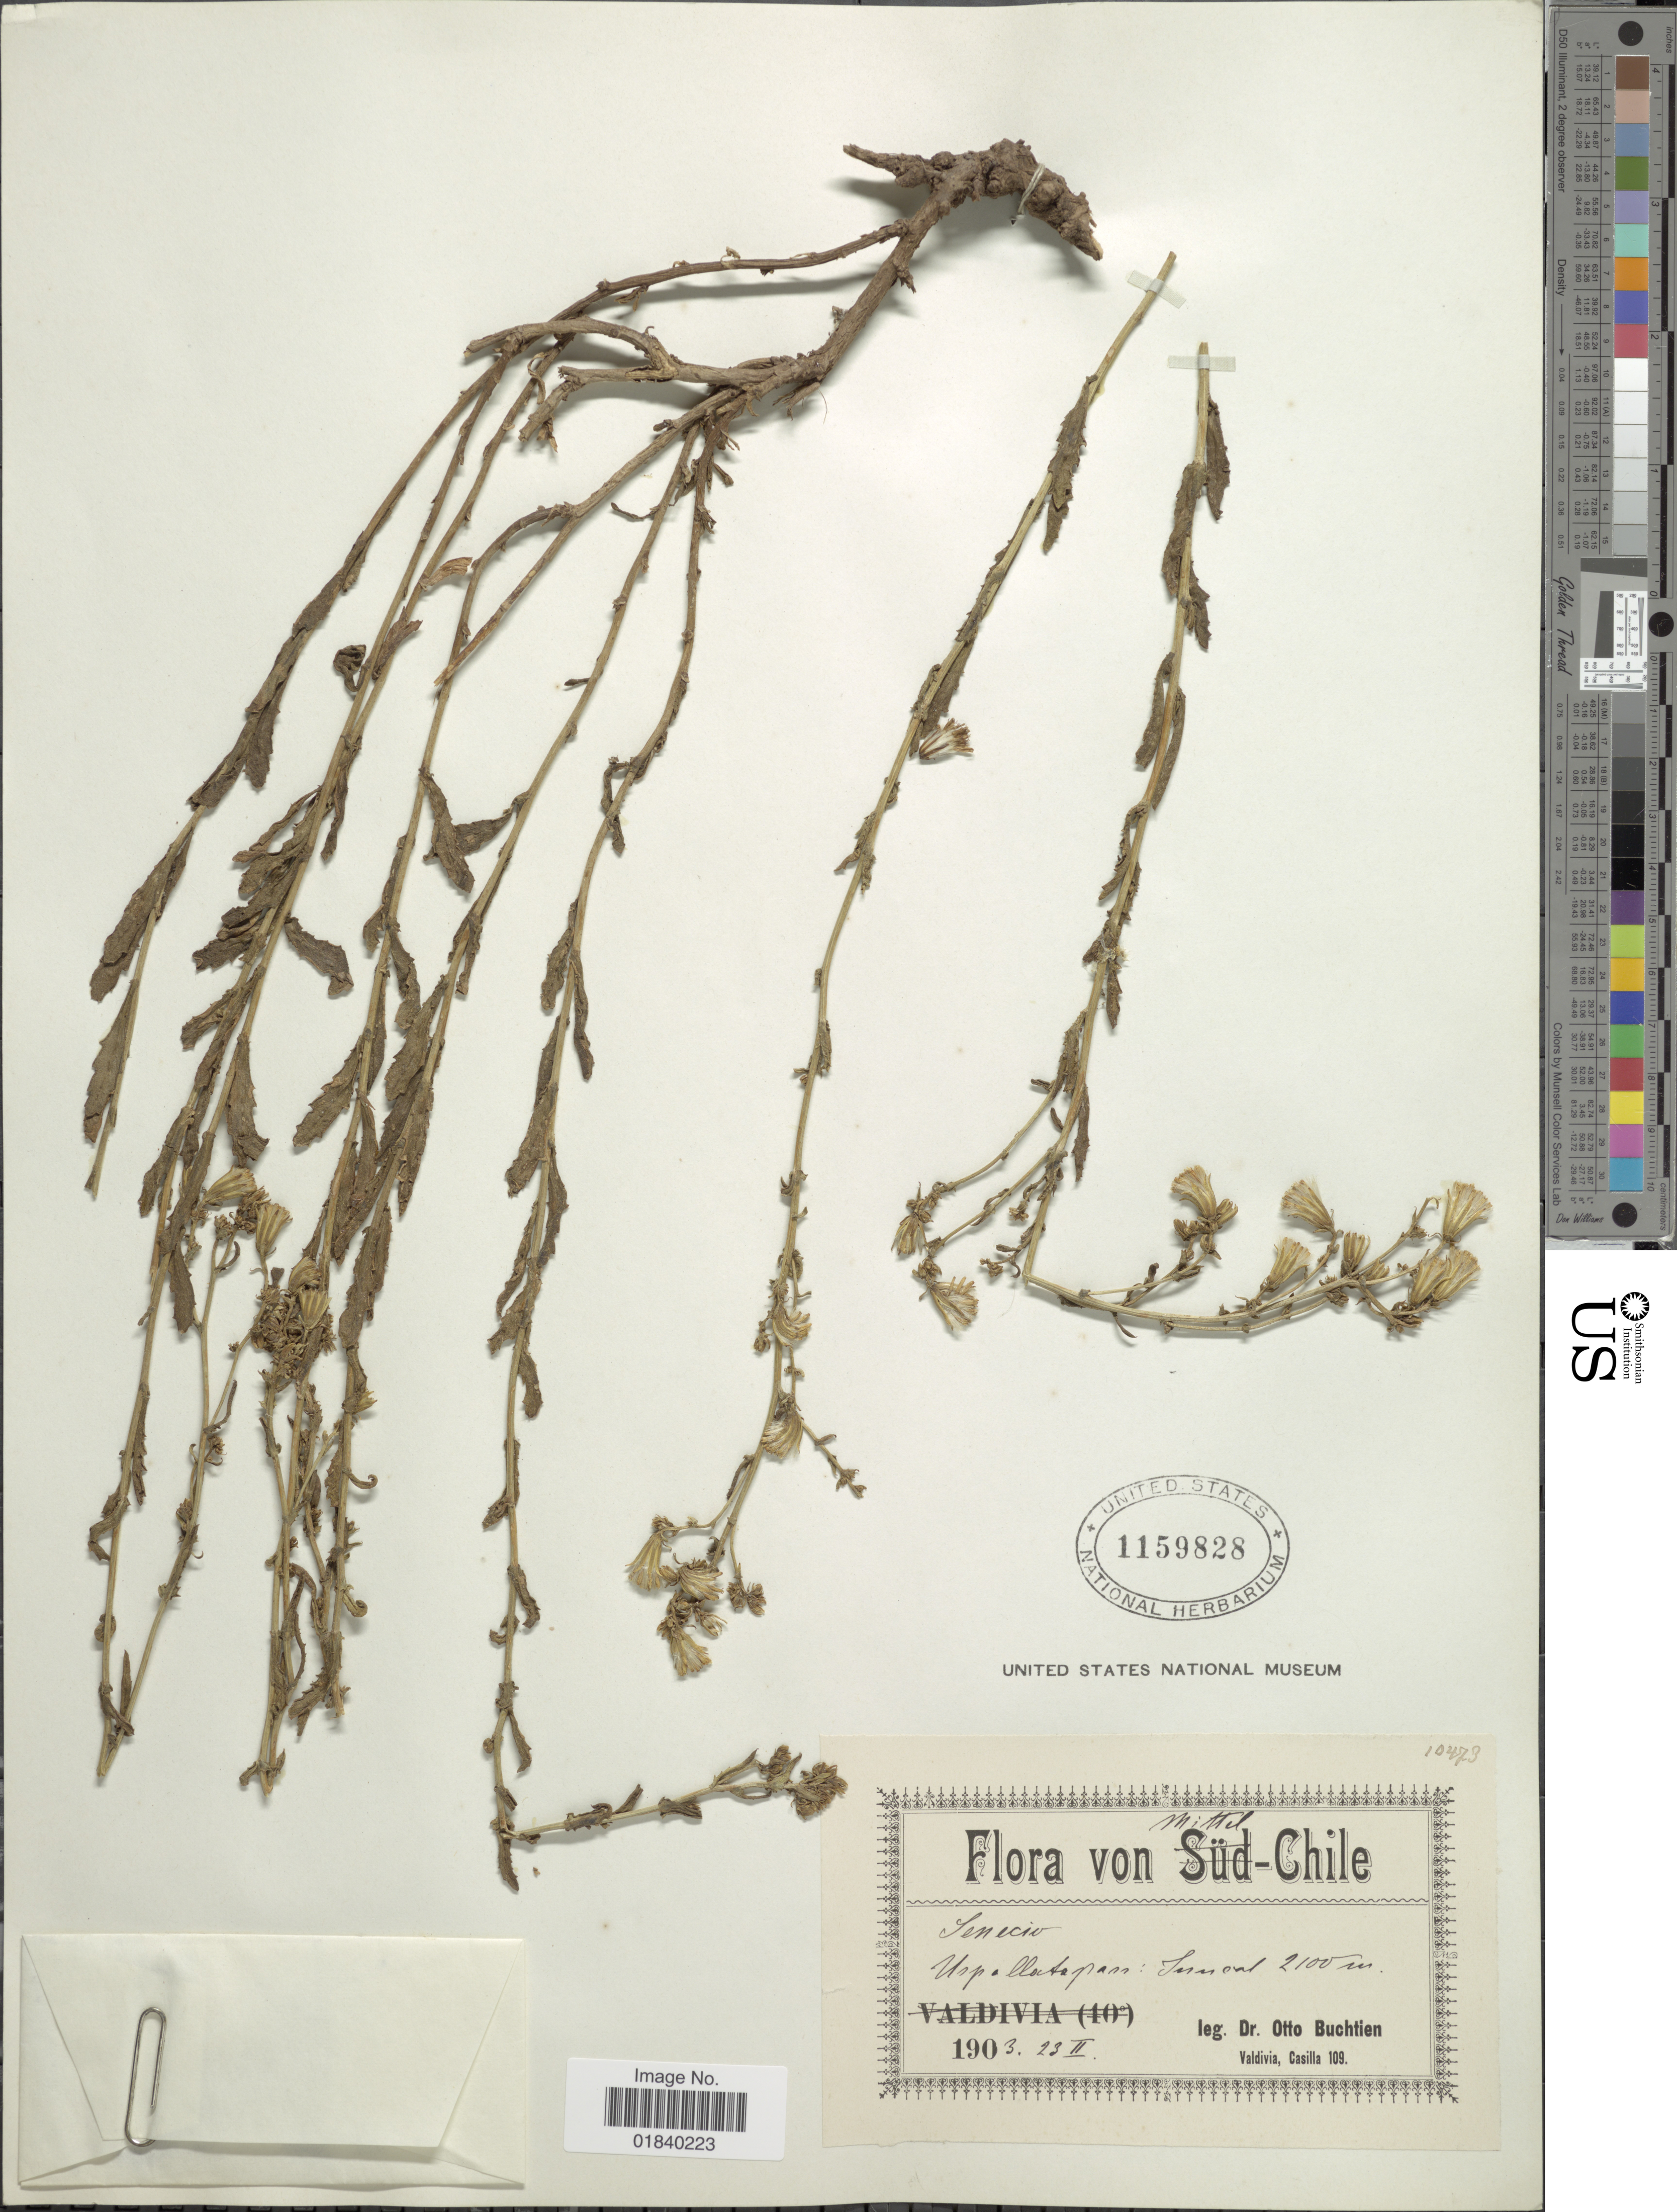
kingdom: Plantae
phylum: Tracheophyta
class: Magnoliopsida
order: Asterales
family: Asteraceae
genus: Senecio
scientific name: Senecio sp.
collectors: O. Buchtien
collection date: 1903-02-23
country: Chile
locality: Mittel-Chile. Uspallata Pass: Juncal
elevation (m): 2100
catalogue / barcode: US 1159828